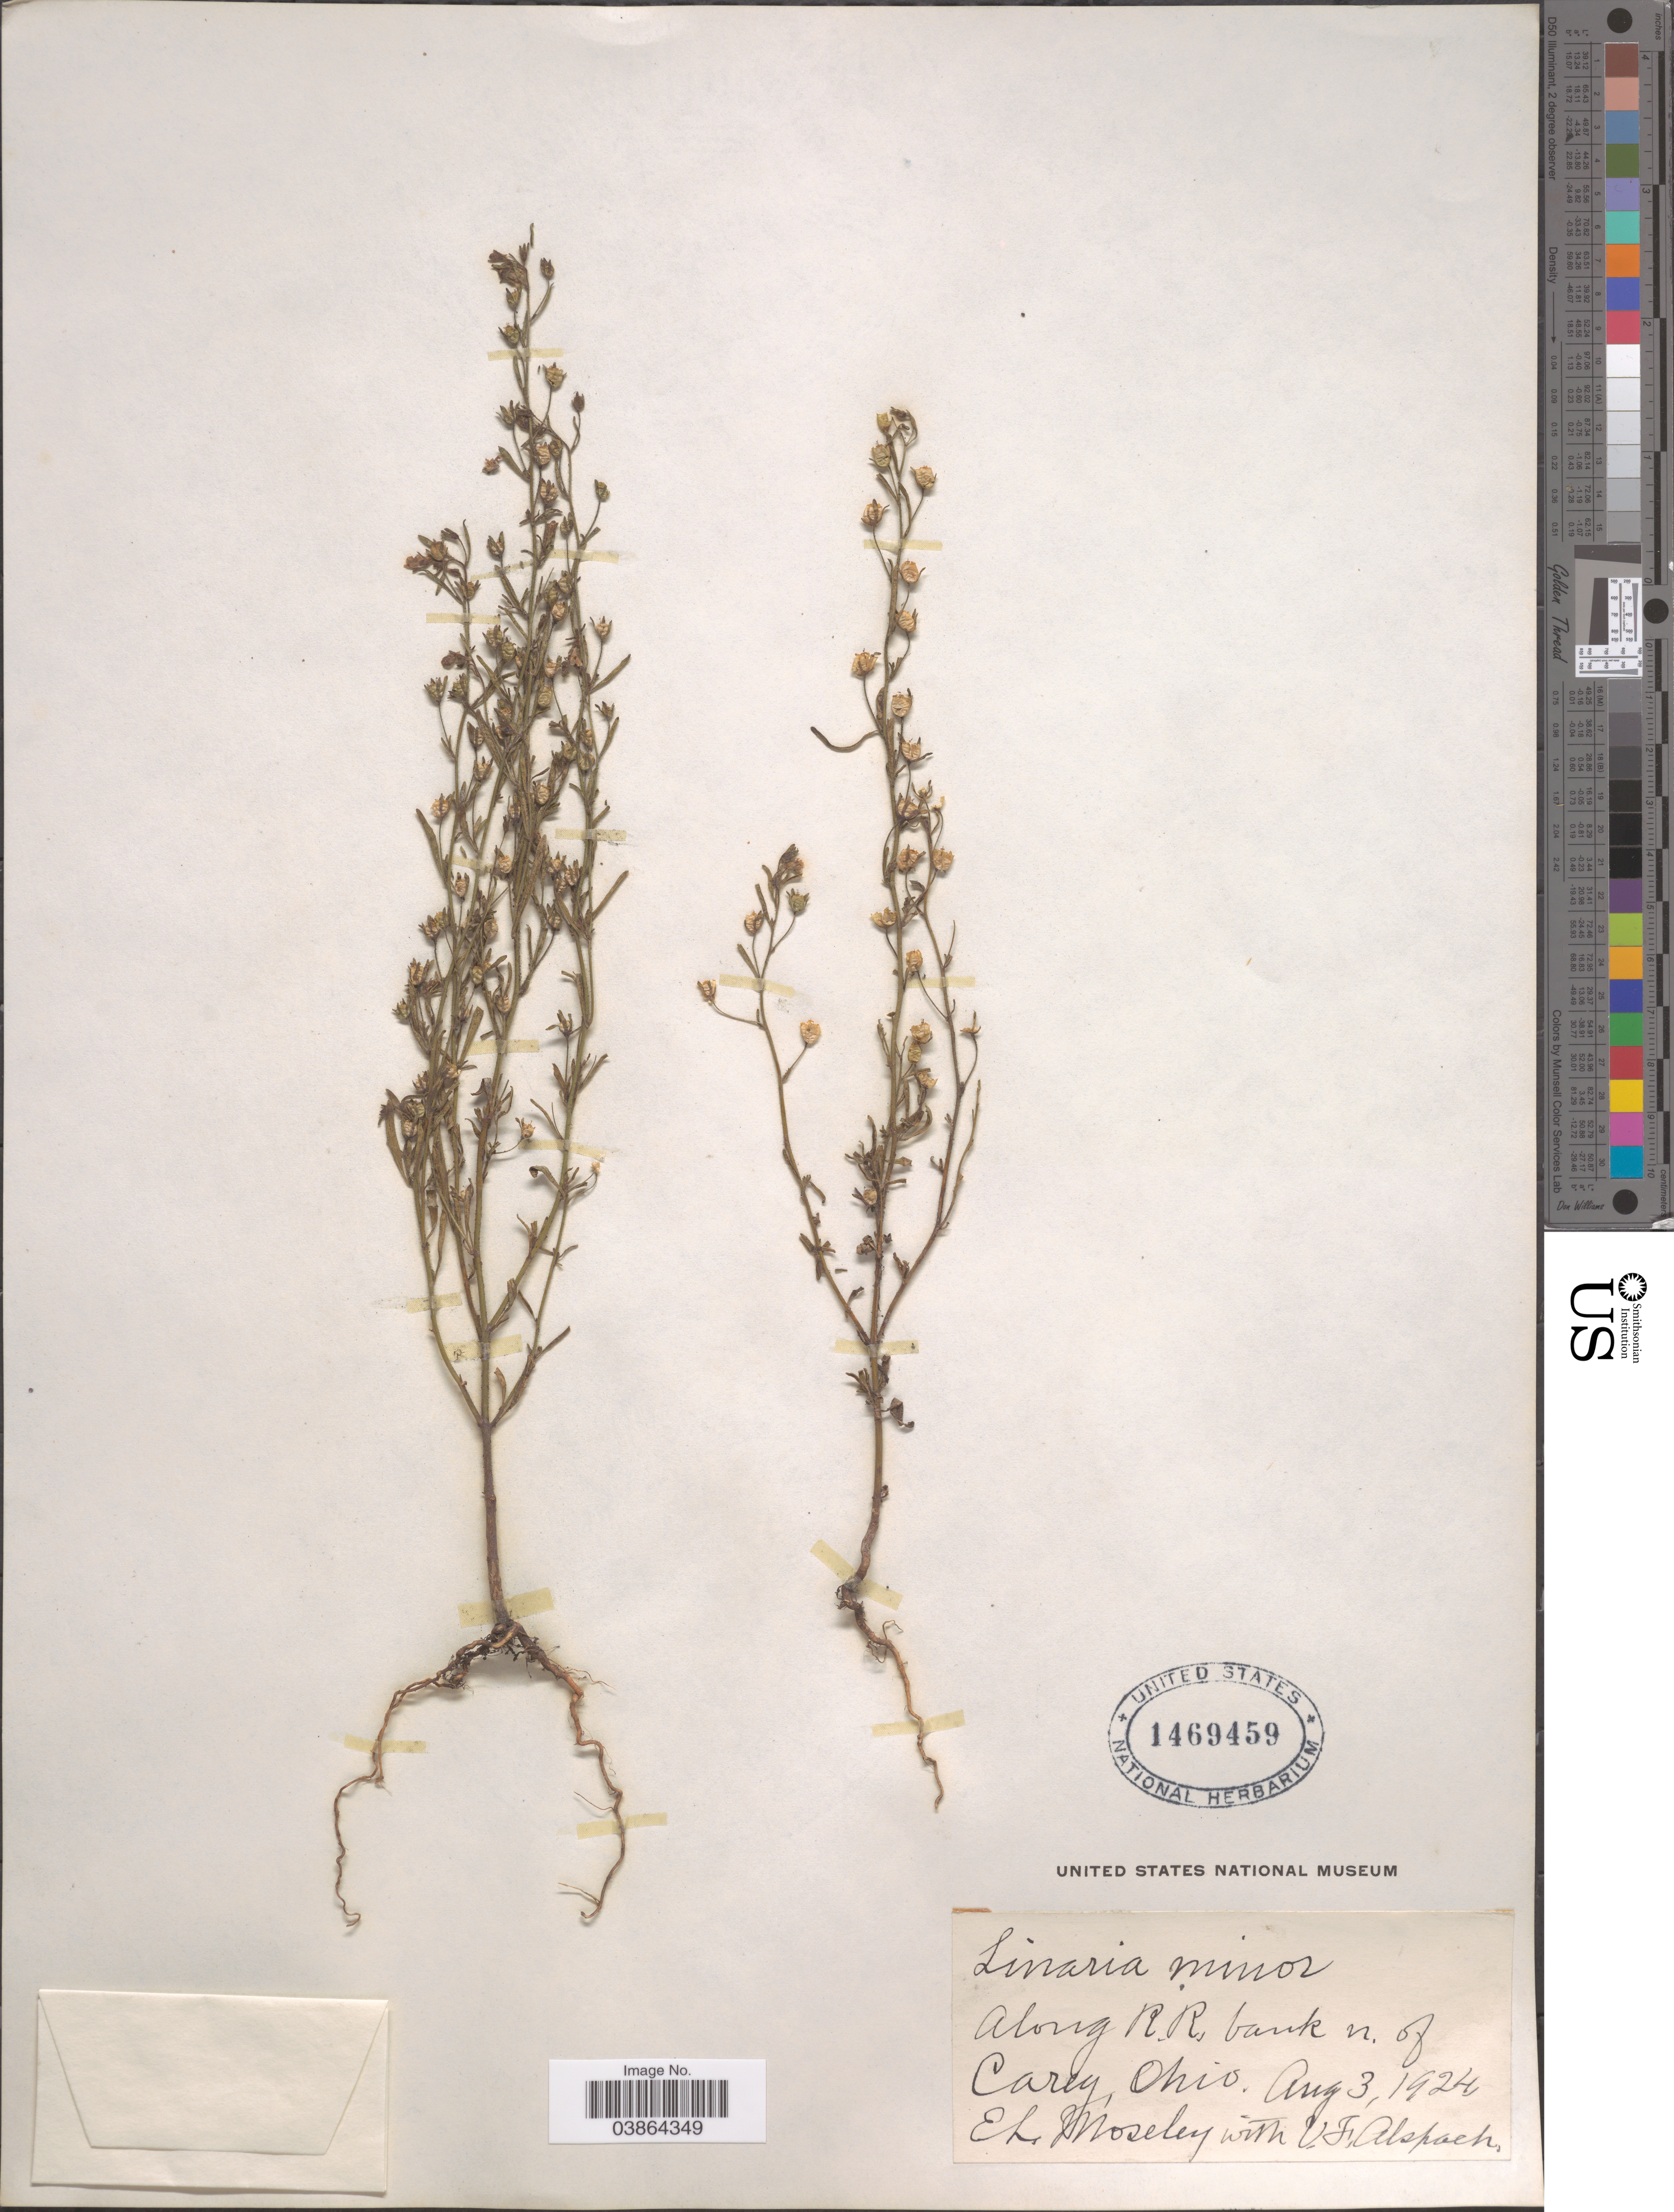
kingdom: Plantae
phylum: Tracheophyta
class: Magnoliopsida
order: Lamiales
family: Plantaginaceae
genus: Chaenorrhinum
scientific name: Chaenorrhinum minor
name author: (L.) Lange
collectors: E. Moseley & V. Alspach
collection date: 1924-08-03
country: United States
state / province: Ohio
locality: Along R.R., bank n. of Carey.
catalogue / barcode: US 1469459